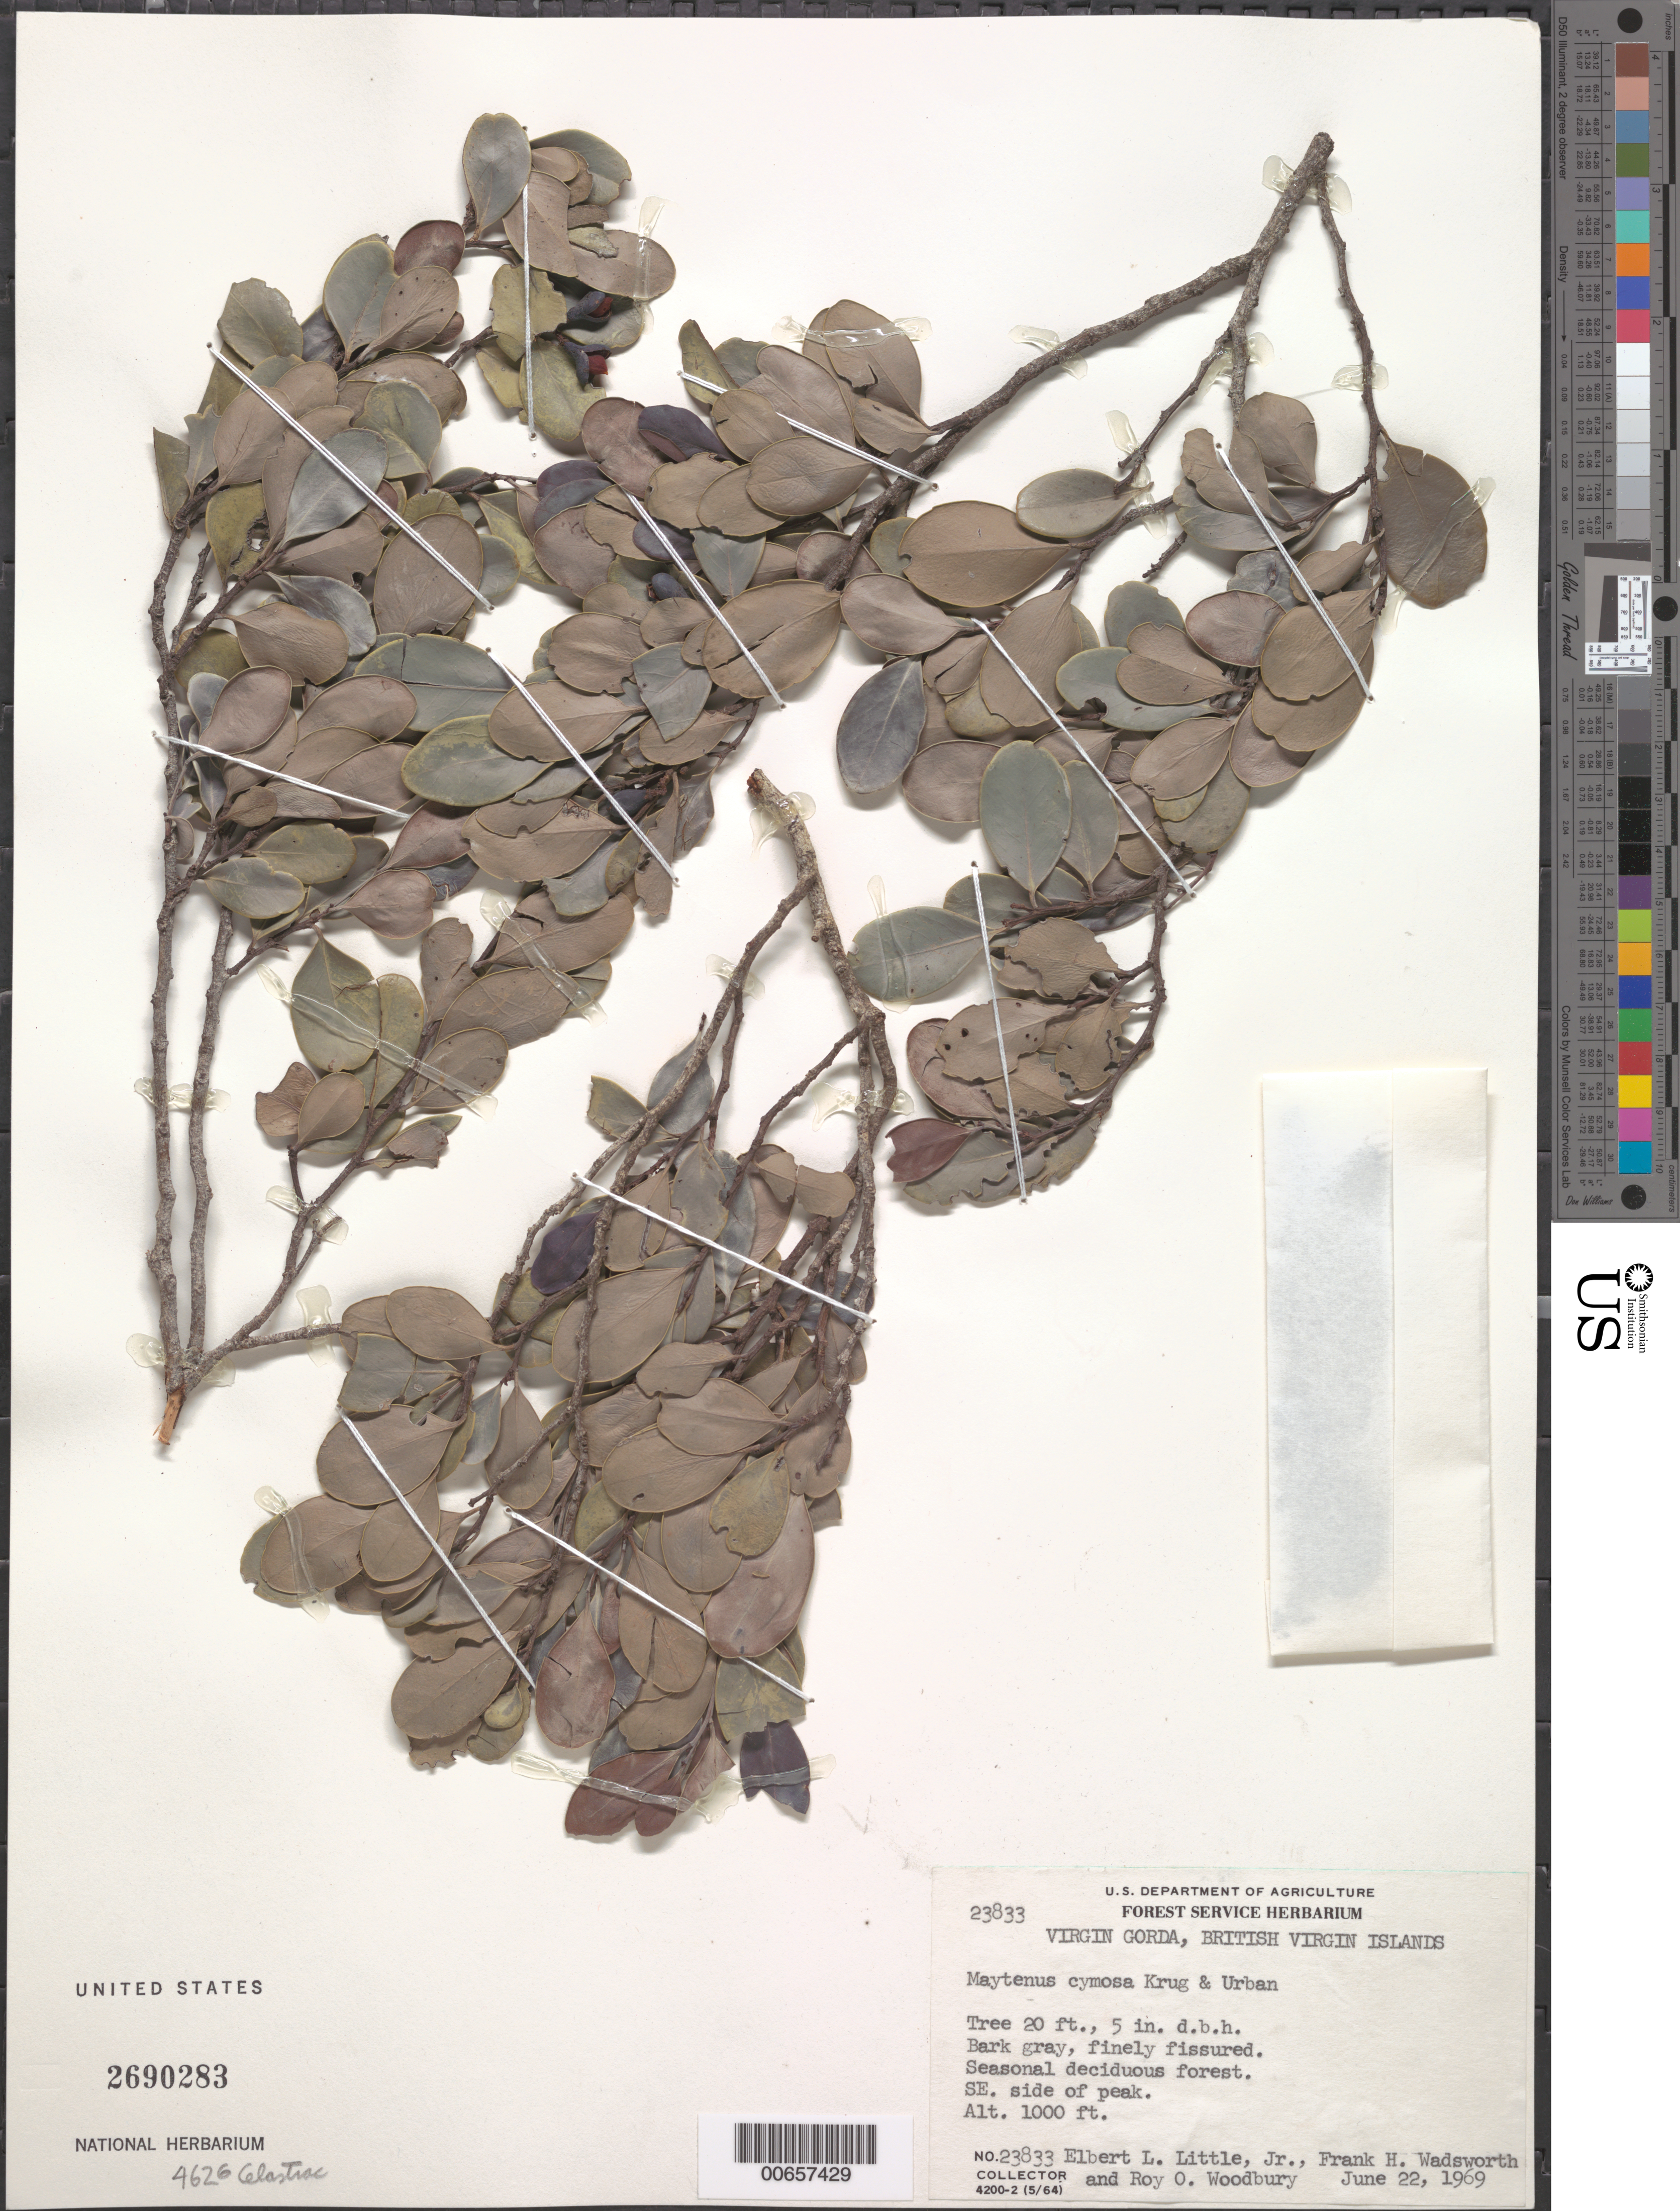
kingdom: Plantae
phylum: Tracheophyta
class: Magnoliopsida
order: Celastrales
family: Celastraceae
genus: Maytenus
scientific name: Maytenus cymosa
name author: Krug & Urb.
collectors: E. L. Little, F. Wadsworth & R. O. Woodbury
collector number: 23833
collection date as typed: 22 Jun 1969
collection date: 1969-06-22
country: British Virgin Islands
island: Virgin Gorda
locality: SE side of peak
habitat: Seasonal deciduous forest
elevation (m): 305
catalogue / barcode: US 2690283